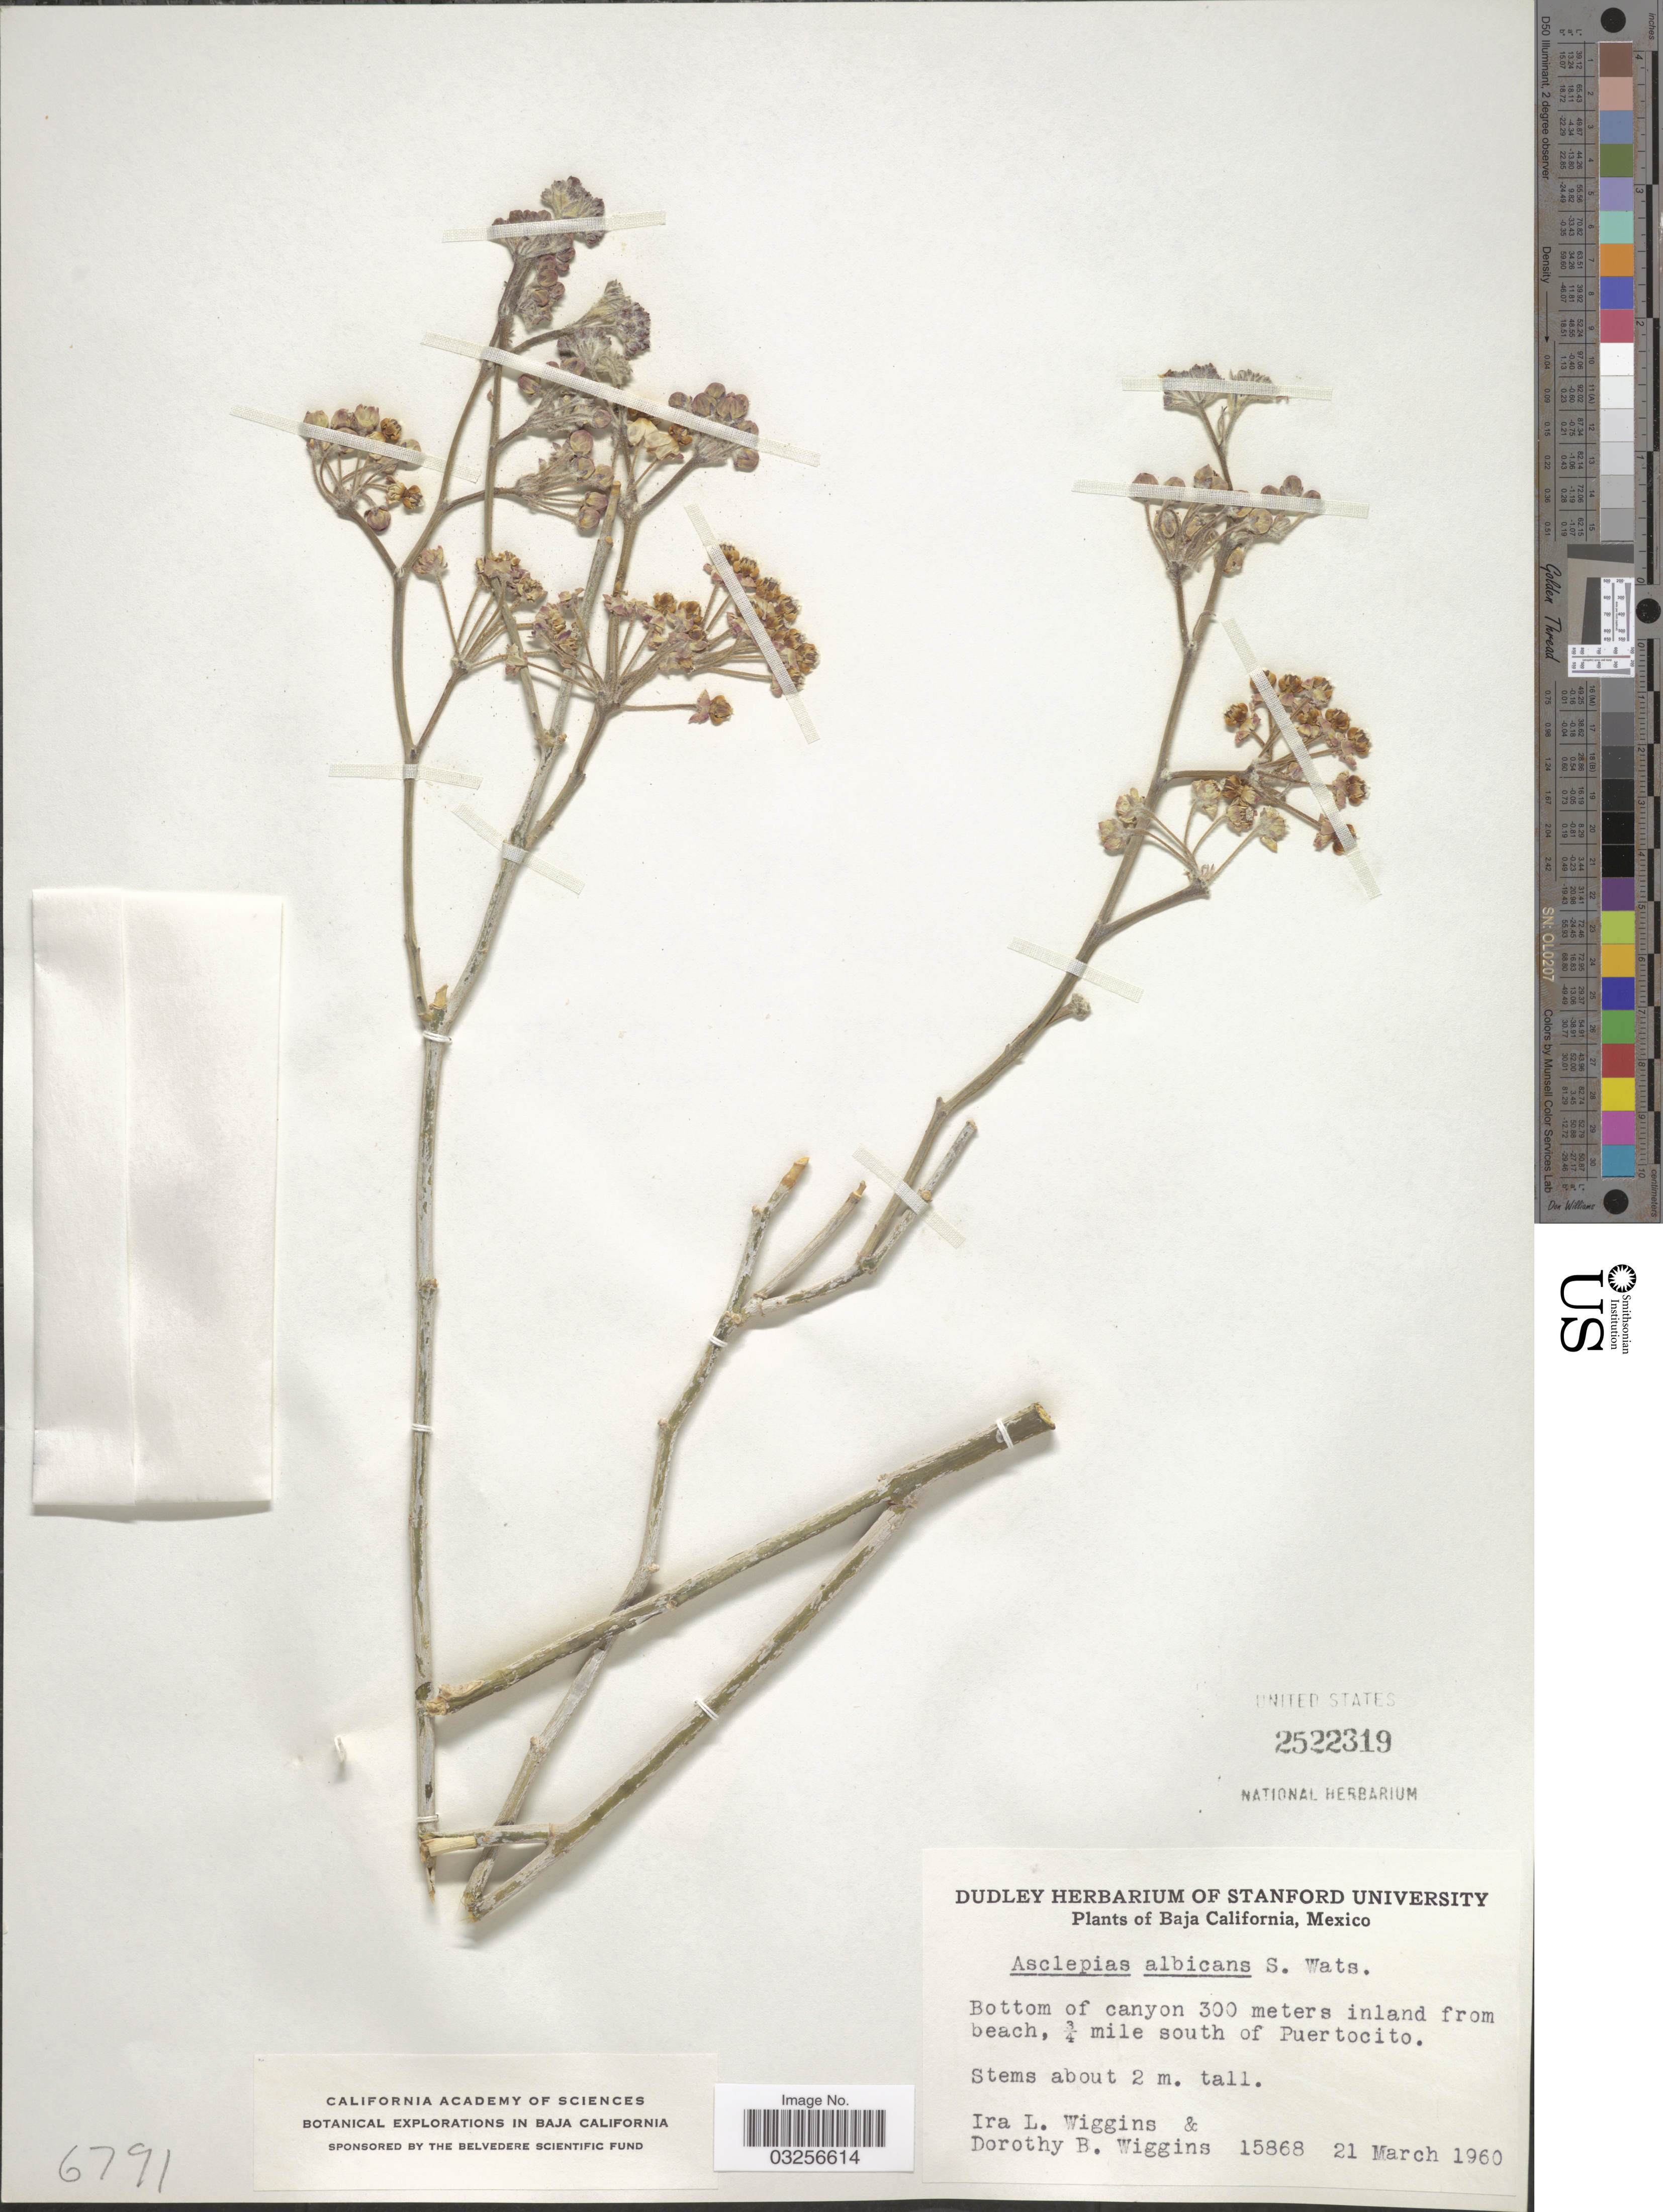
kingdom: Plantae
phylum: Tracheophyta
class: Magnoliopsida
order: Gentianales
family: Apocynaceae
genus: Asclepias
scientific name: Asclepias albicans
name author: S. Watson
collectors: I. L. Wiggins & D. B. Wiggins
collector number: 15868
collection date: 1960-03-21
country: Mexico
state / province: Baja California Norte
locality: Bottom of canyon 300 meters inland from beach, ¾ mile south of Puertocito.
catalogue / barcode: US 2522319